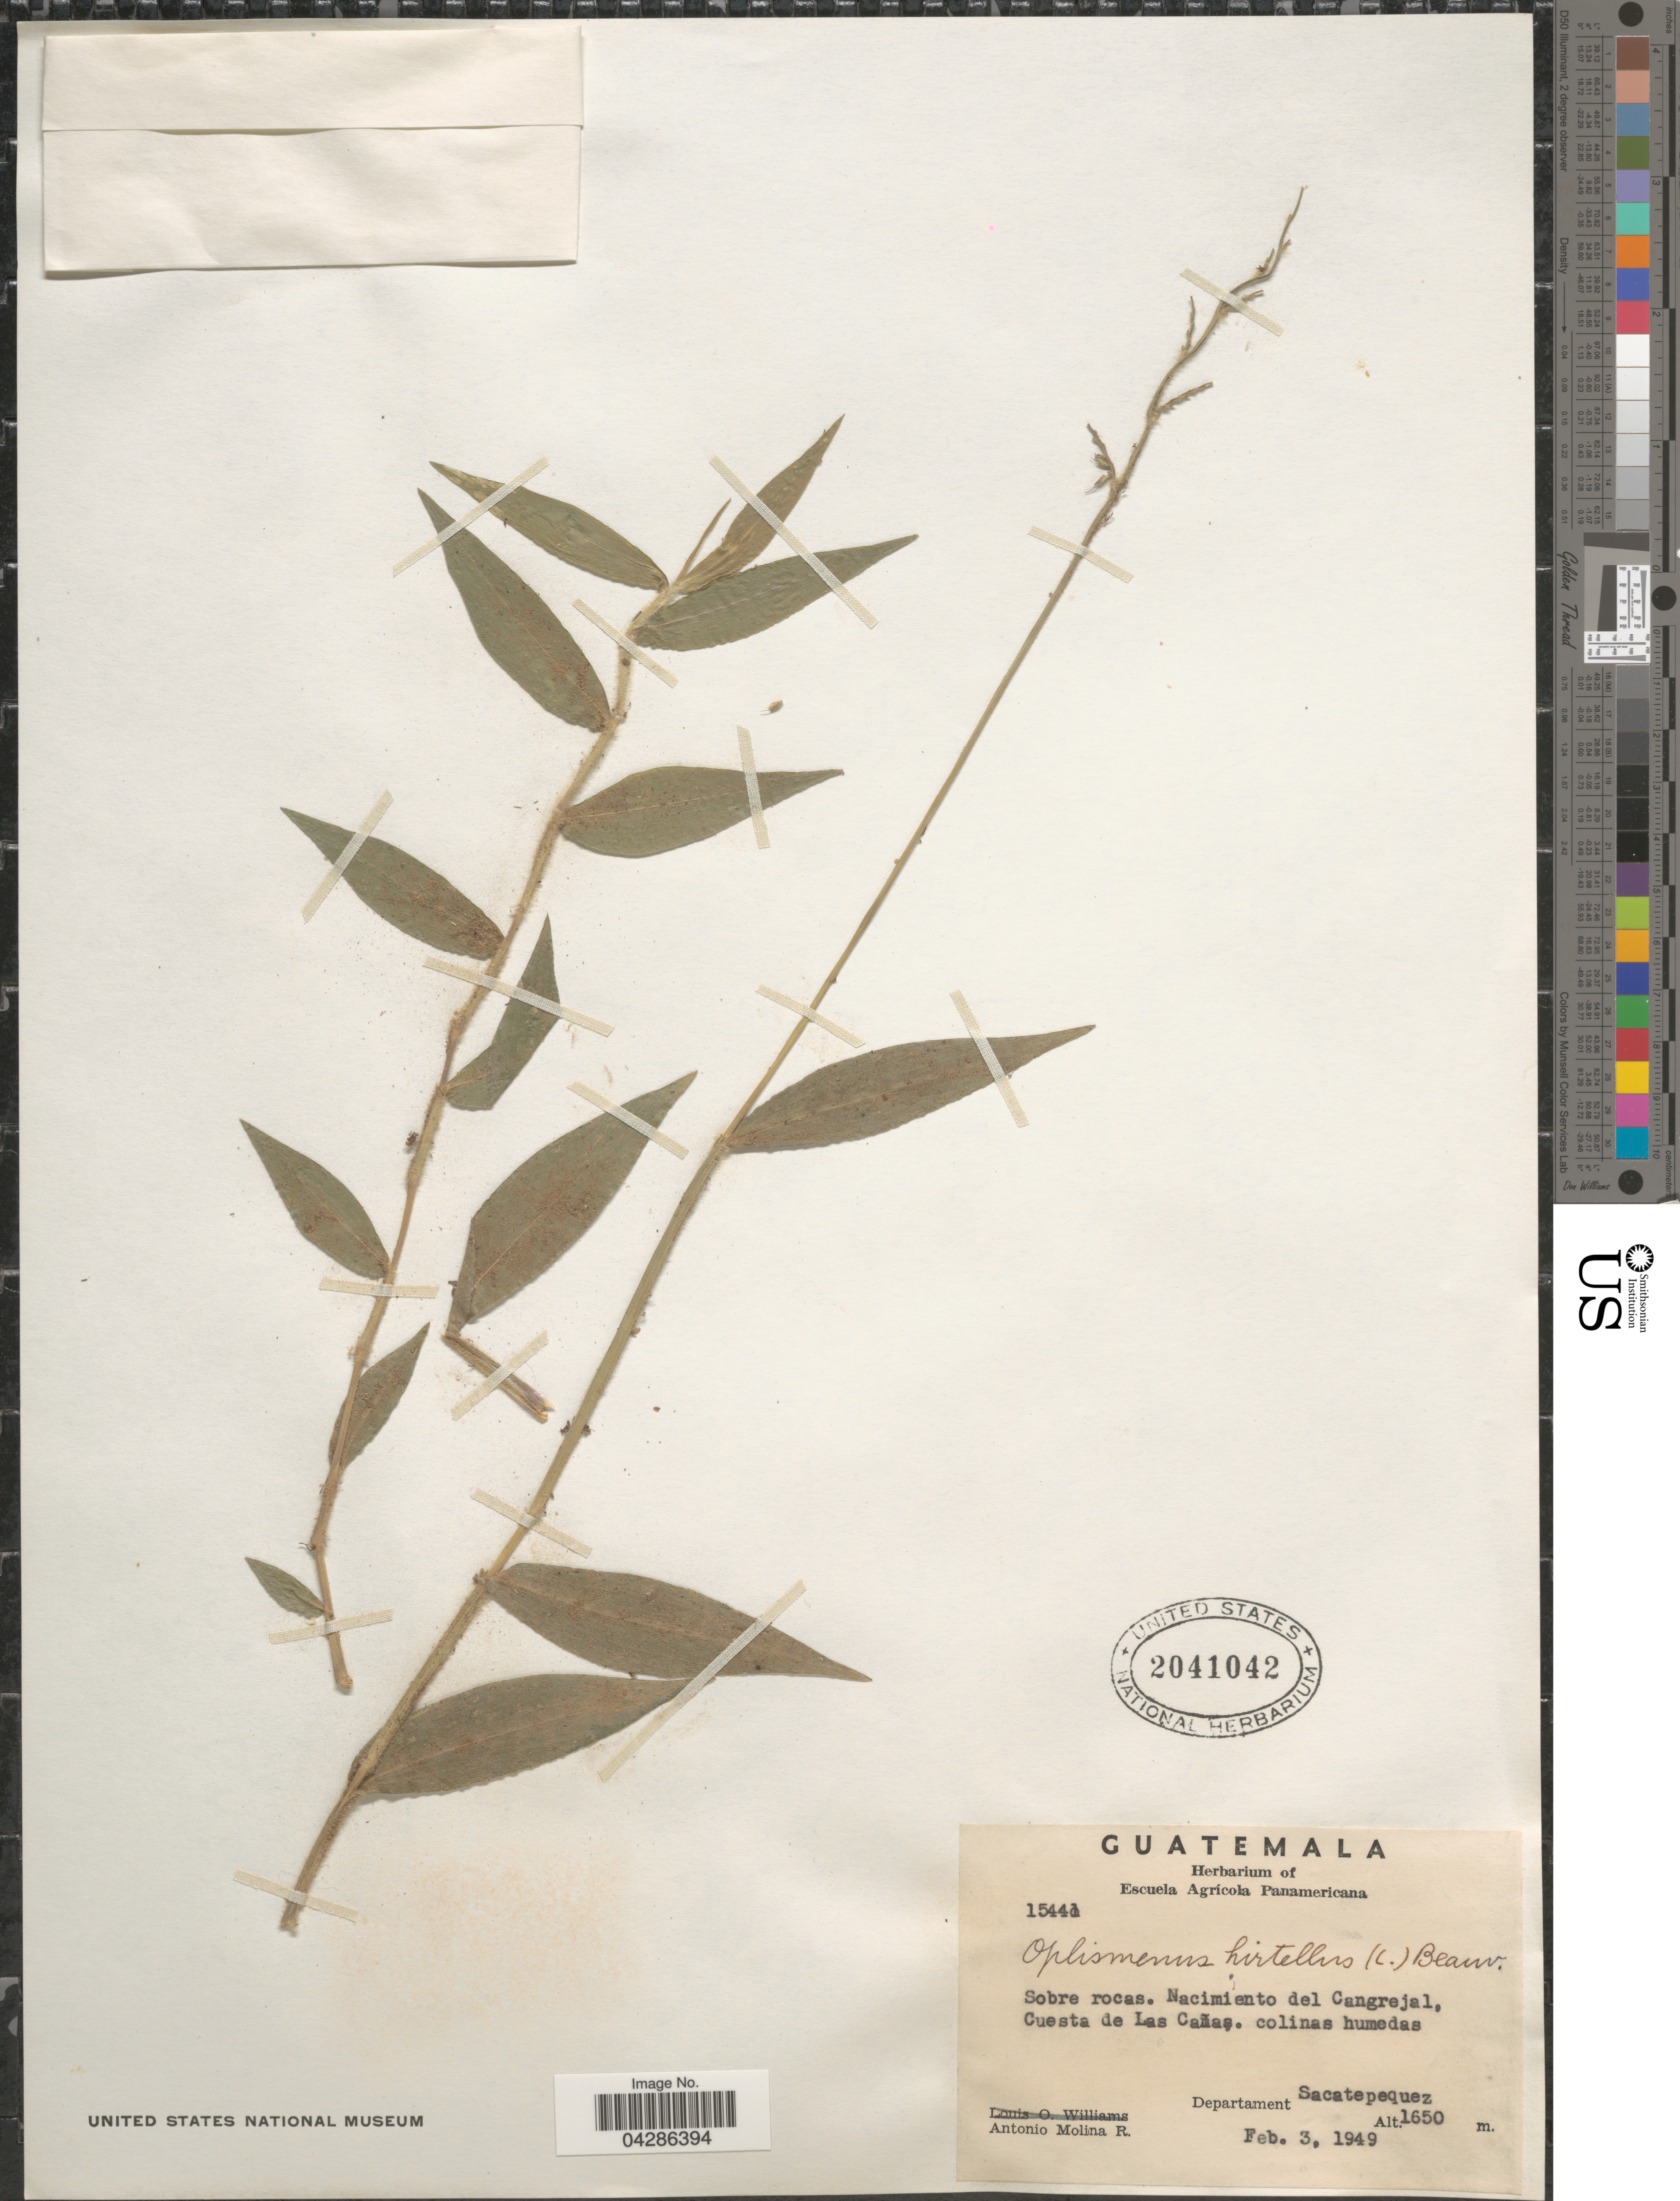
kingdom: Plantae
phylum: Tracheophyta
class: Liliopsida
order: Poales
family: Poaceae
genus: Oplismenus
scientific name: Oplismenus hirtellus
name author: (L.) P. Beauv.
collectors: A. Molina R.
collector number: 15441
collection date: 1949-02-03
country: Guatemala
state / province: Sacatepequez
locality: Nacimiento del Cangrejal, Cuesta de La Cañas. colinas humedes. Department Sacatepequez.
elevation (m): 1650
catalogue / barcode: US 2041042